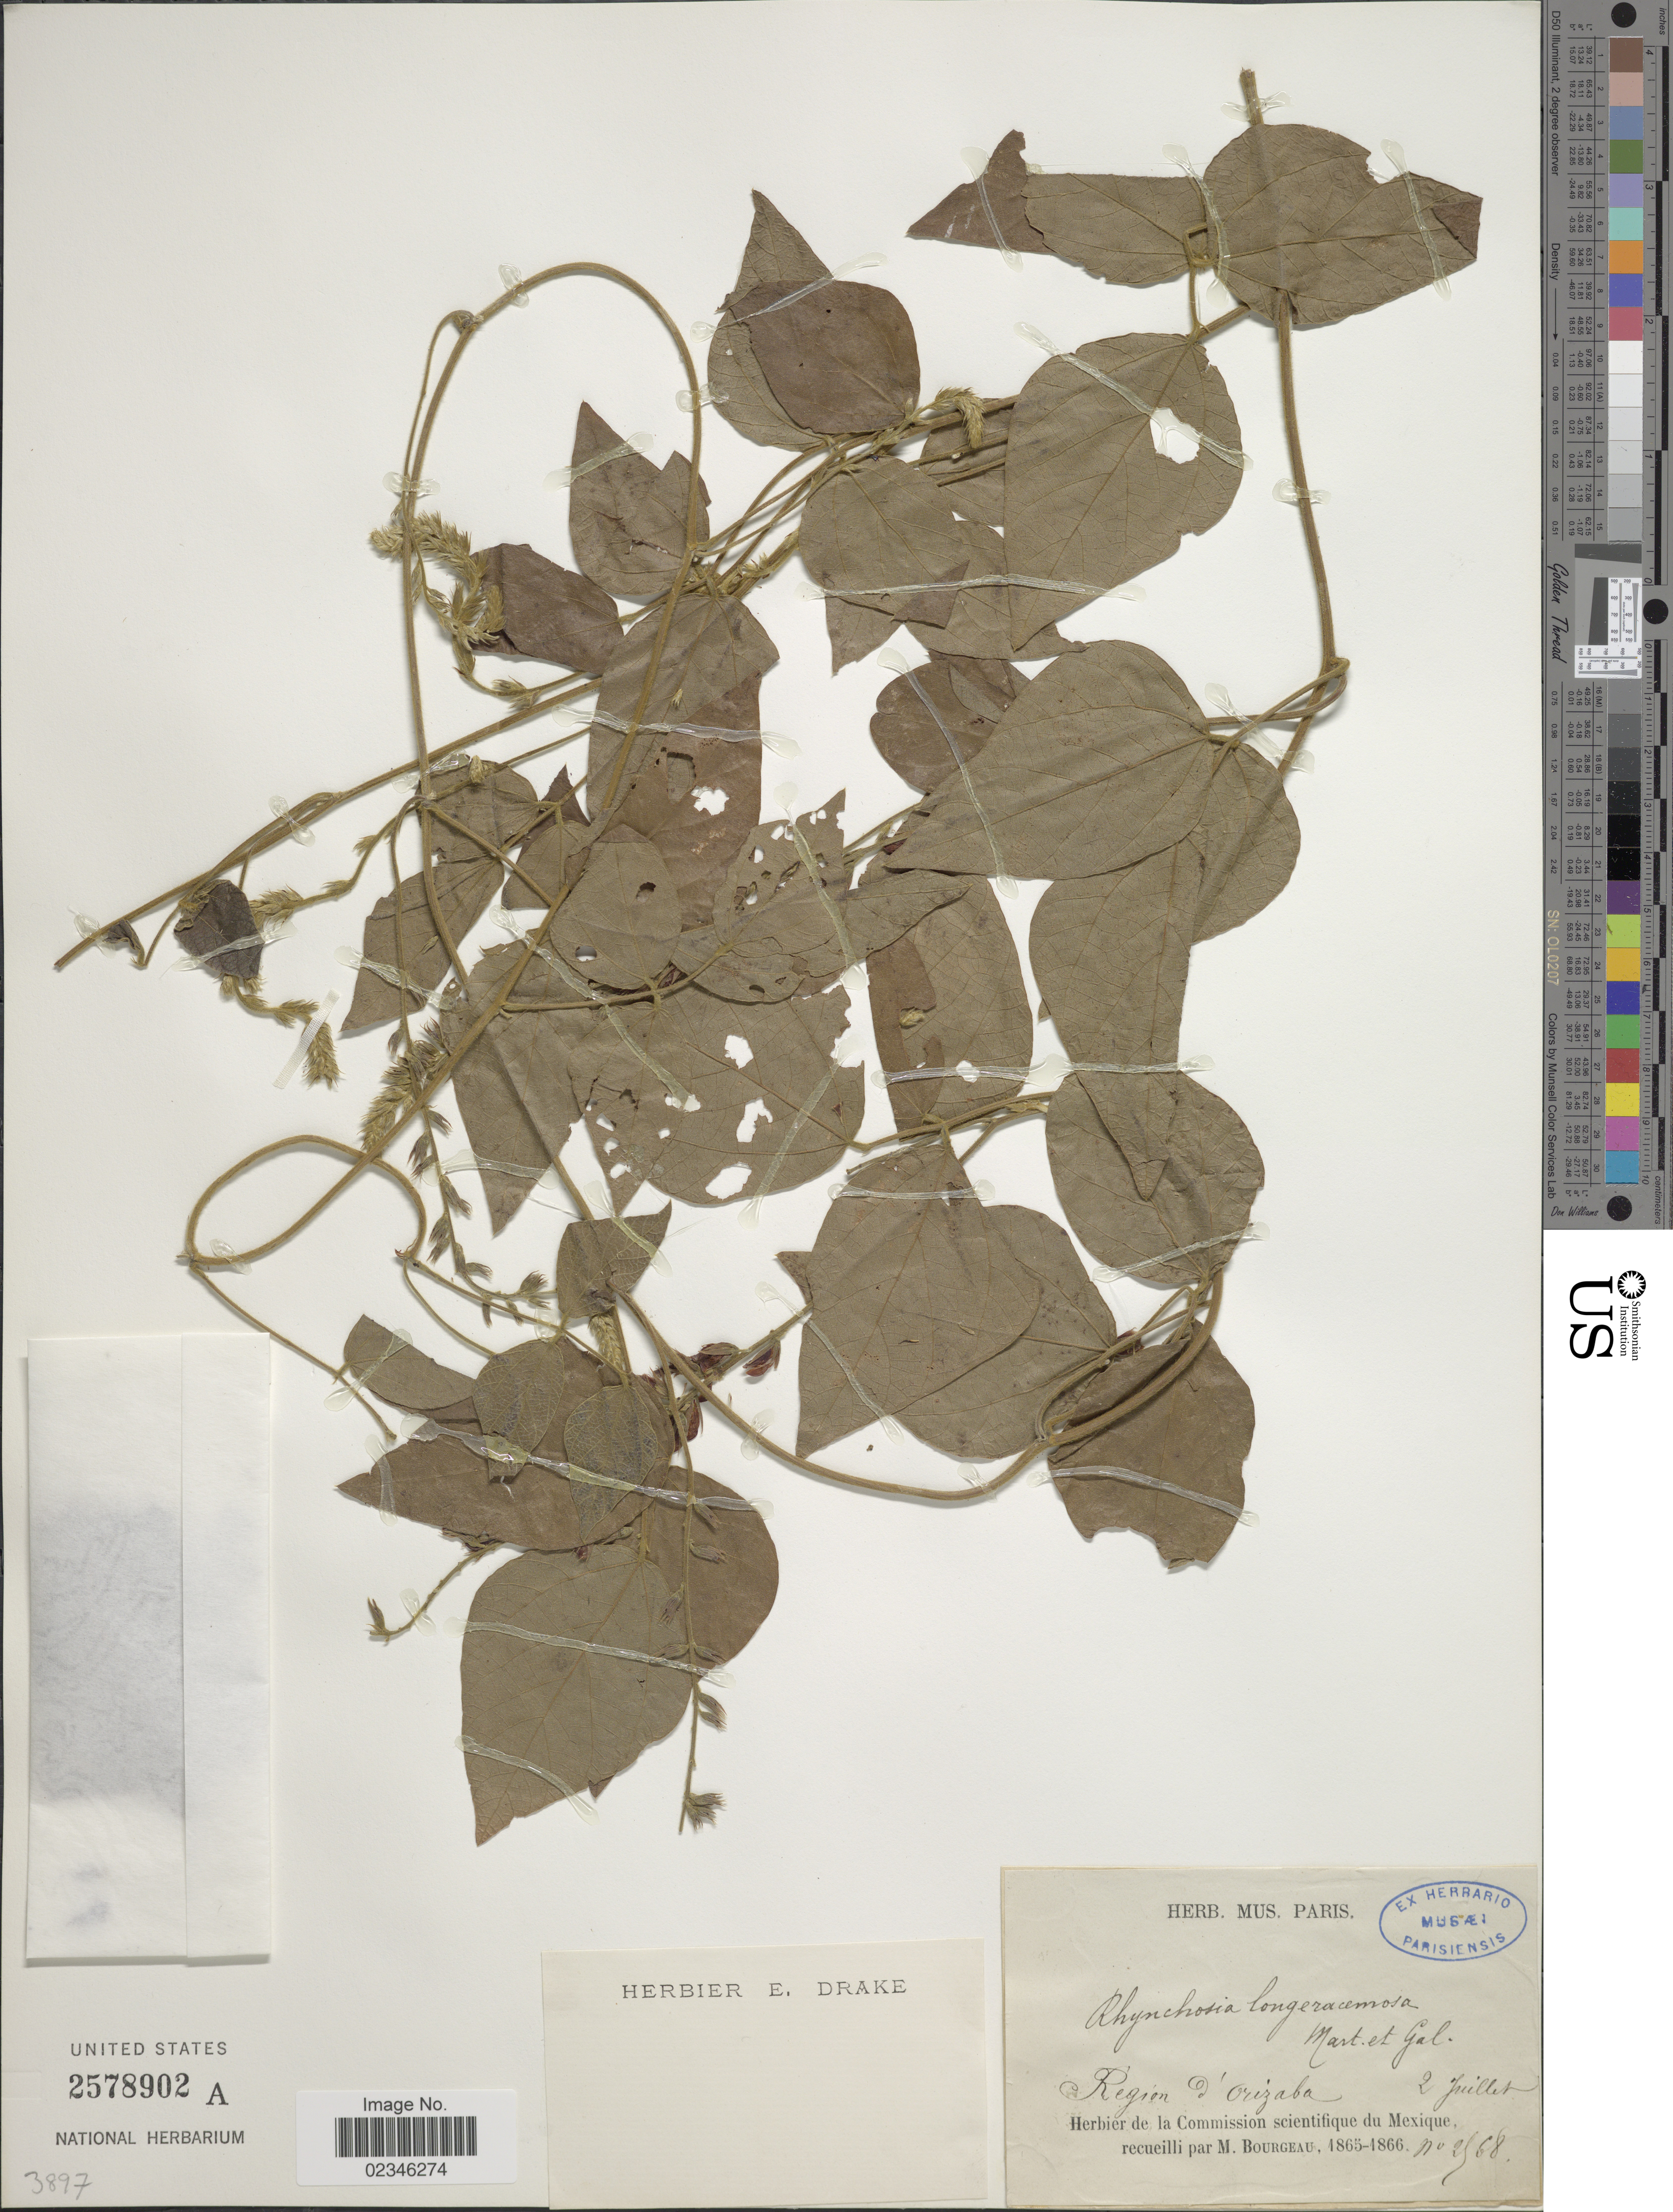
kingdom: Plantae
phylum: Tracheophyta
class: Magnoliopsida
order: Fabales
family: Fabaceae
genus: Rhynchosia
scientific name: Rhynchosia longeracemosa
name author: M. Martens & Galeotti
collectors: M. Bourgeau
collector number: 2968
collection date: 1865-07-02/1866-07-02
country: Mexico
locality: Region d Orizaba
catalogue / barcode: US 2578902A